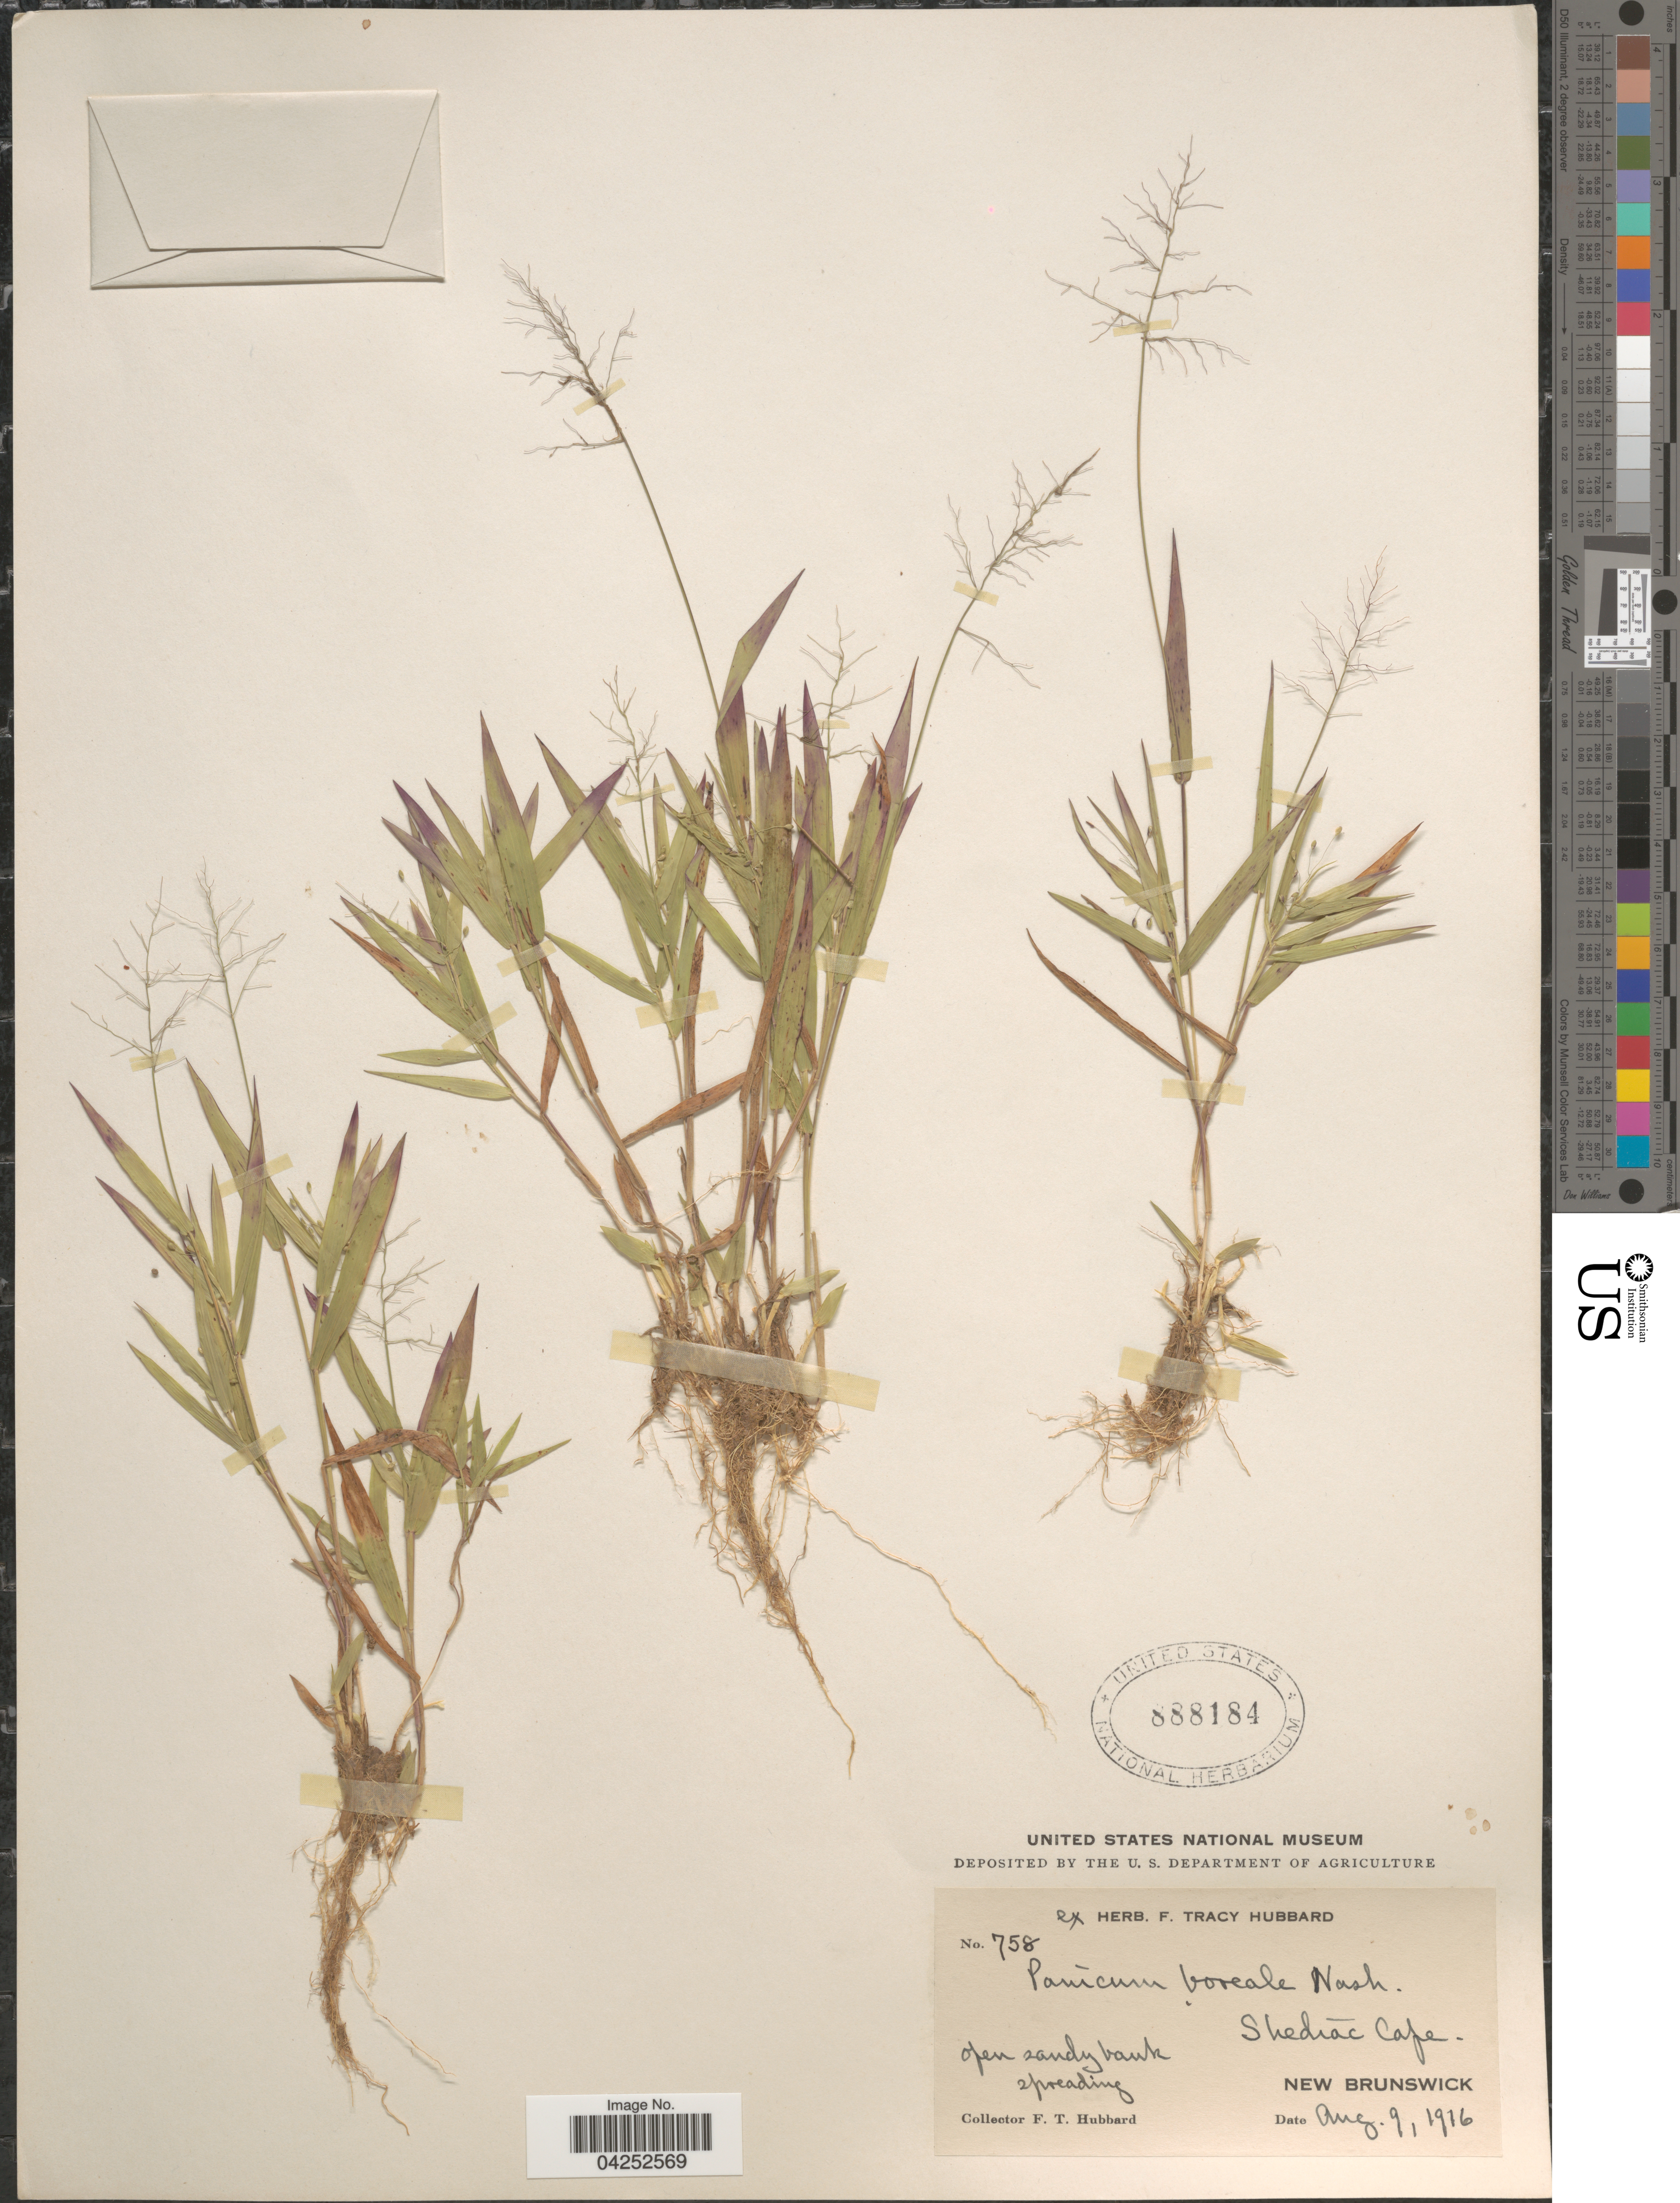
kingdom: Plantae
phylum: Tracheophyta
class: Liliopsida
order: Poales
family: Poaceae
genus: Dichanthelium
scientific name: Dichanthelium boreale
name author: (Nash) Freckmann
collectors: F. T. Hubbard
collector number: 758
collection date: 1916-08-09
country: Canada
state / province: New Brunswick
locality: Shediac Cape.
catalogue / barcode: US 888184